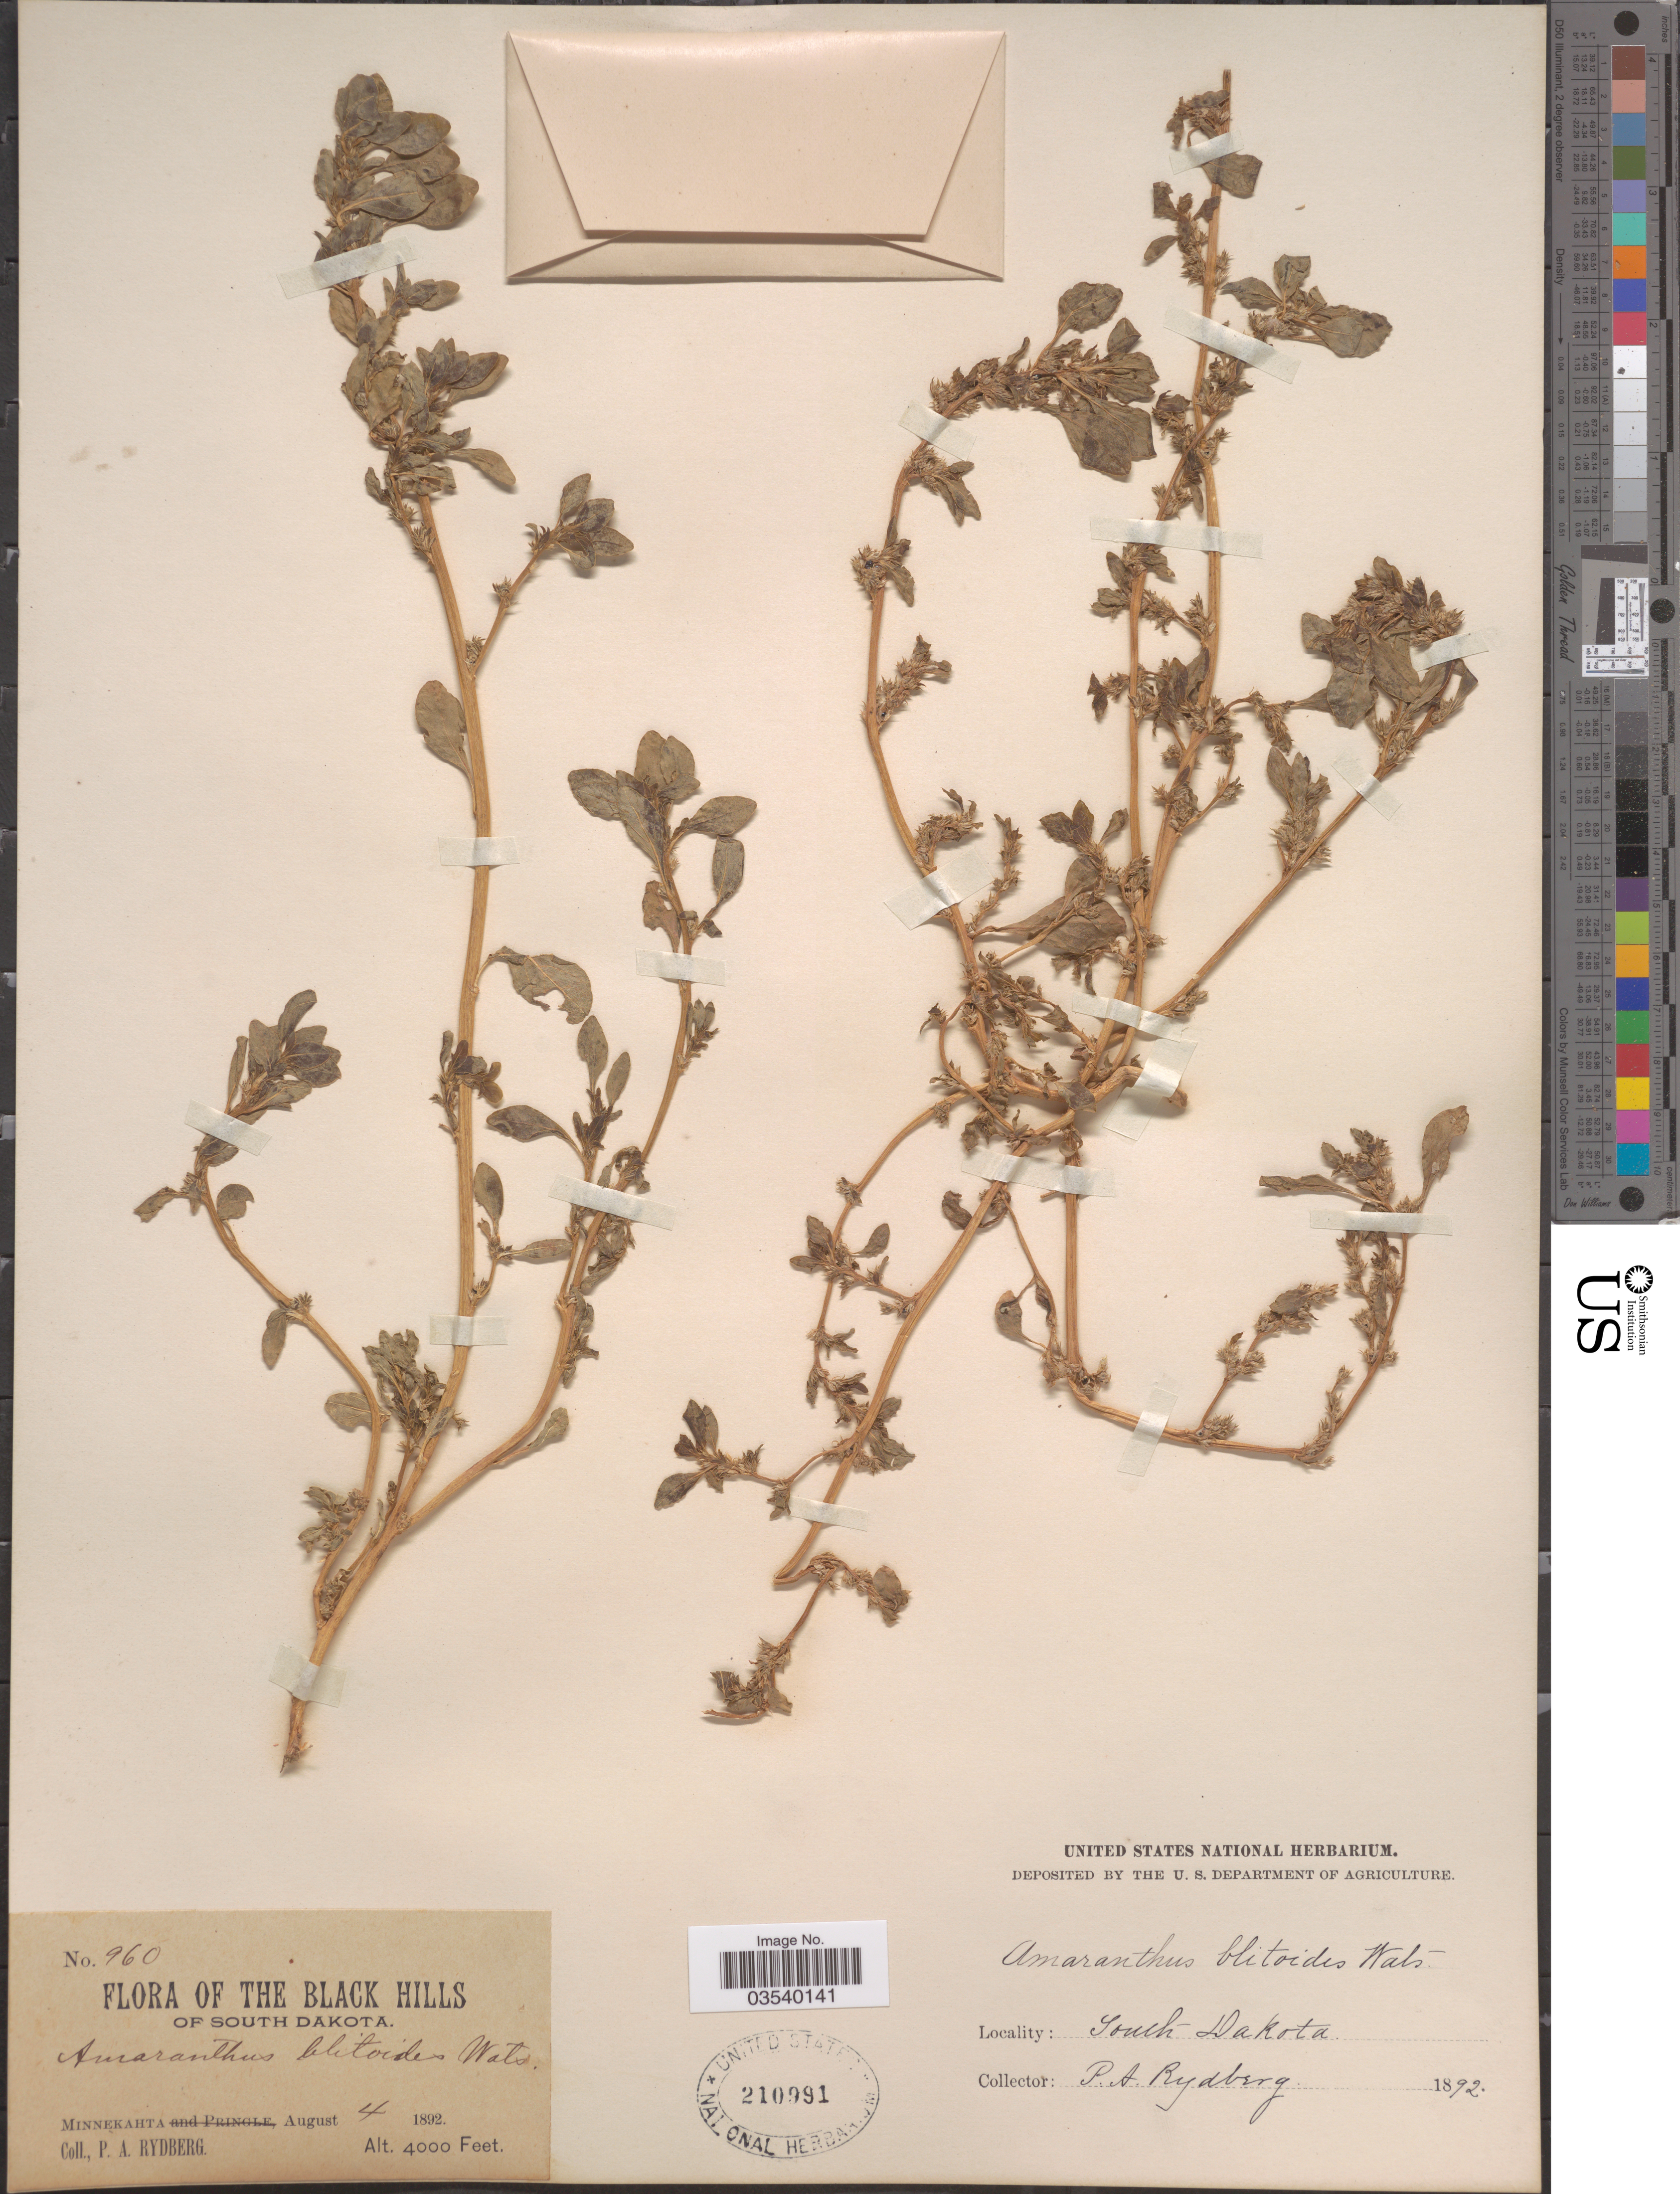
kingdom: Plantae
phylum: Tracheophyta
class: Magnoliopsida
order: Caryophyllales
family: Amaranthaceae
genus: Amaranthus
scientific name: Amaranthus blitoides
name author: S. Watson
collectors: P. A. Rydberg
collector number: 960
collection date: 1892-08-04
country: United States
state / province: South Dakota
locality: Black Hills of South Dakota. Minnekahta.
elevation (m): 1219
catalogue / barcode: US 210991